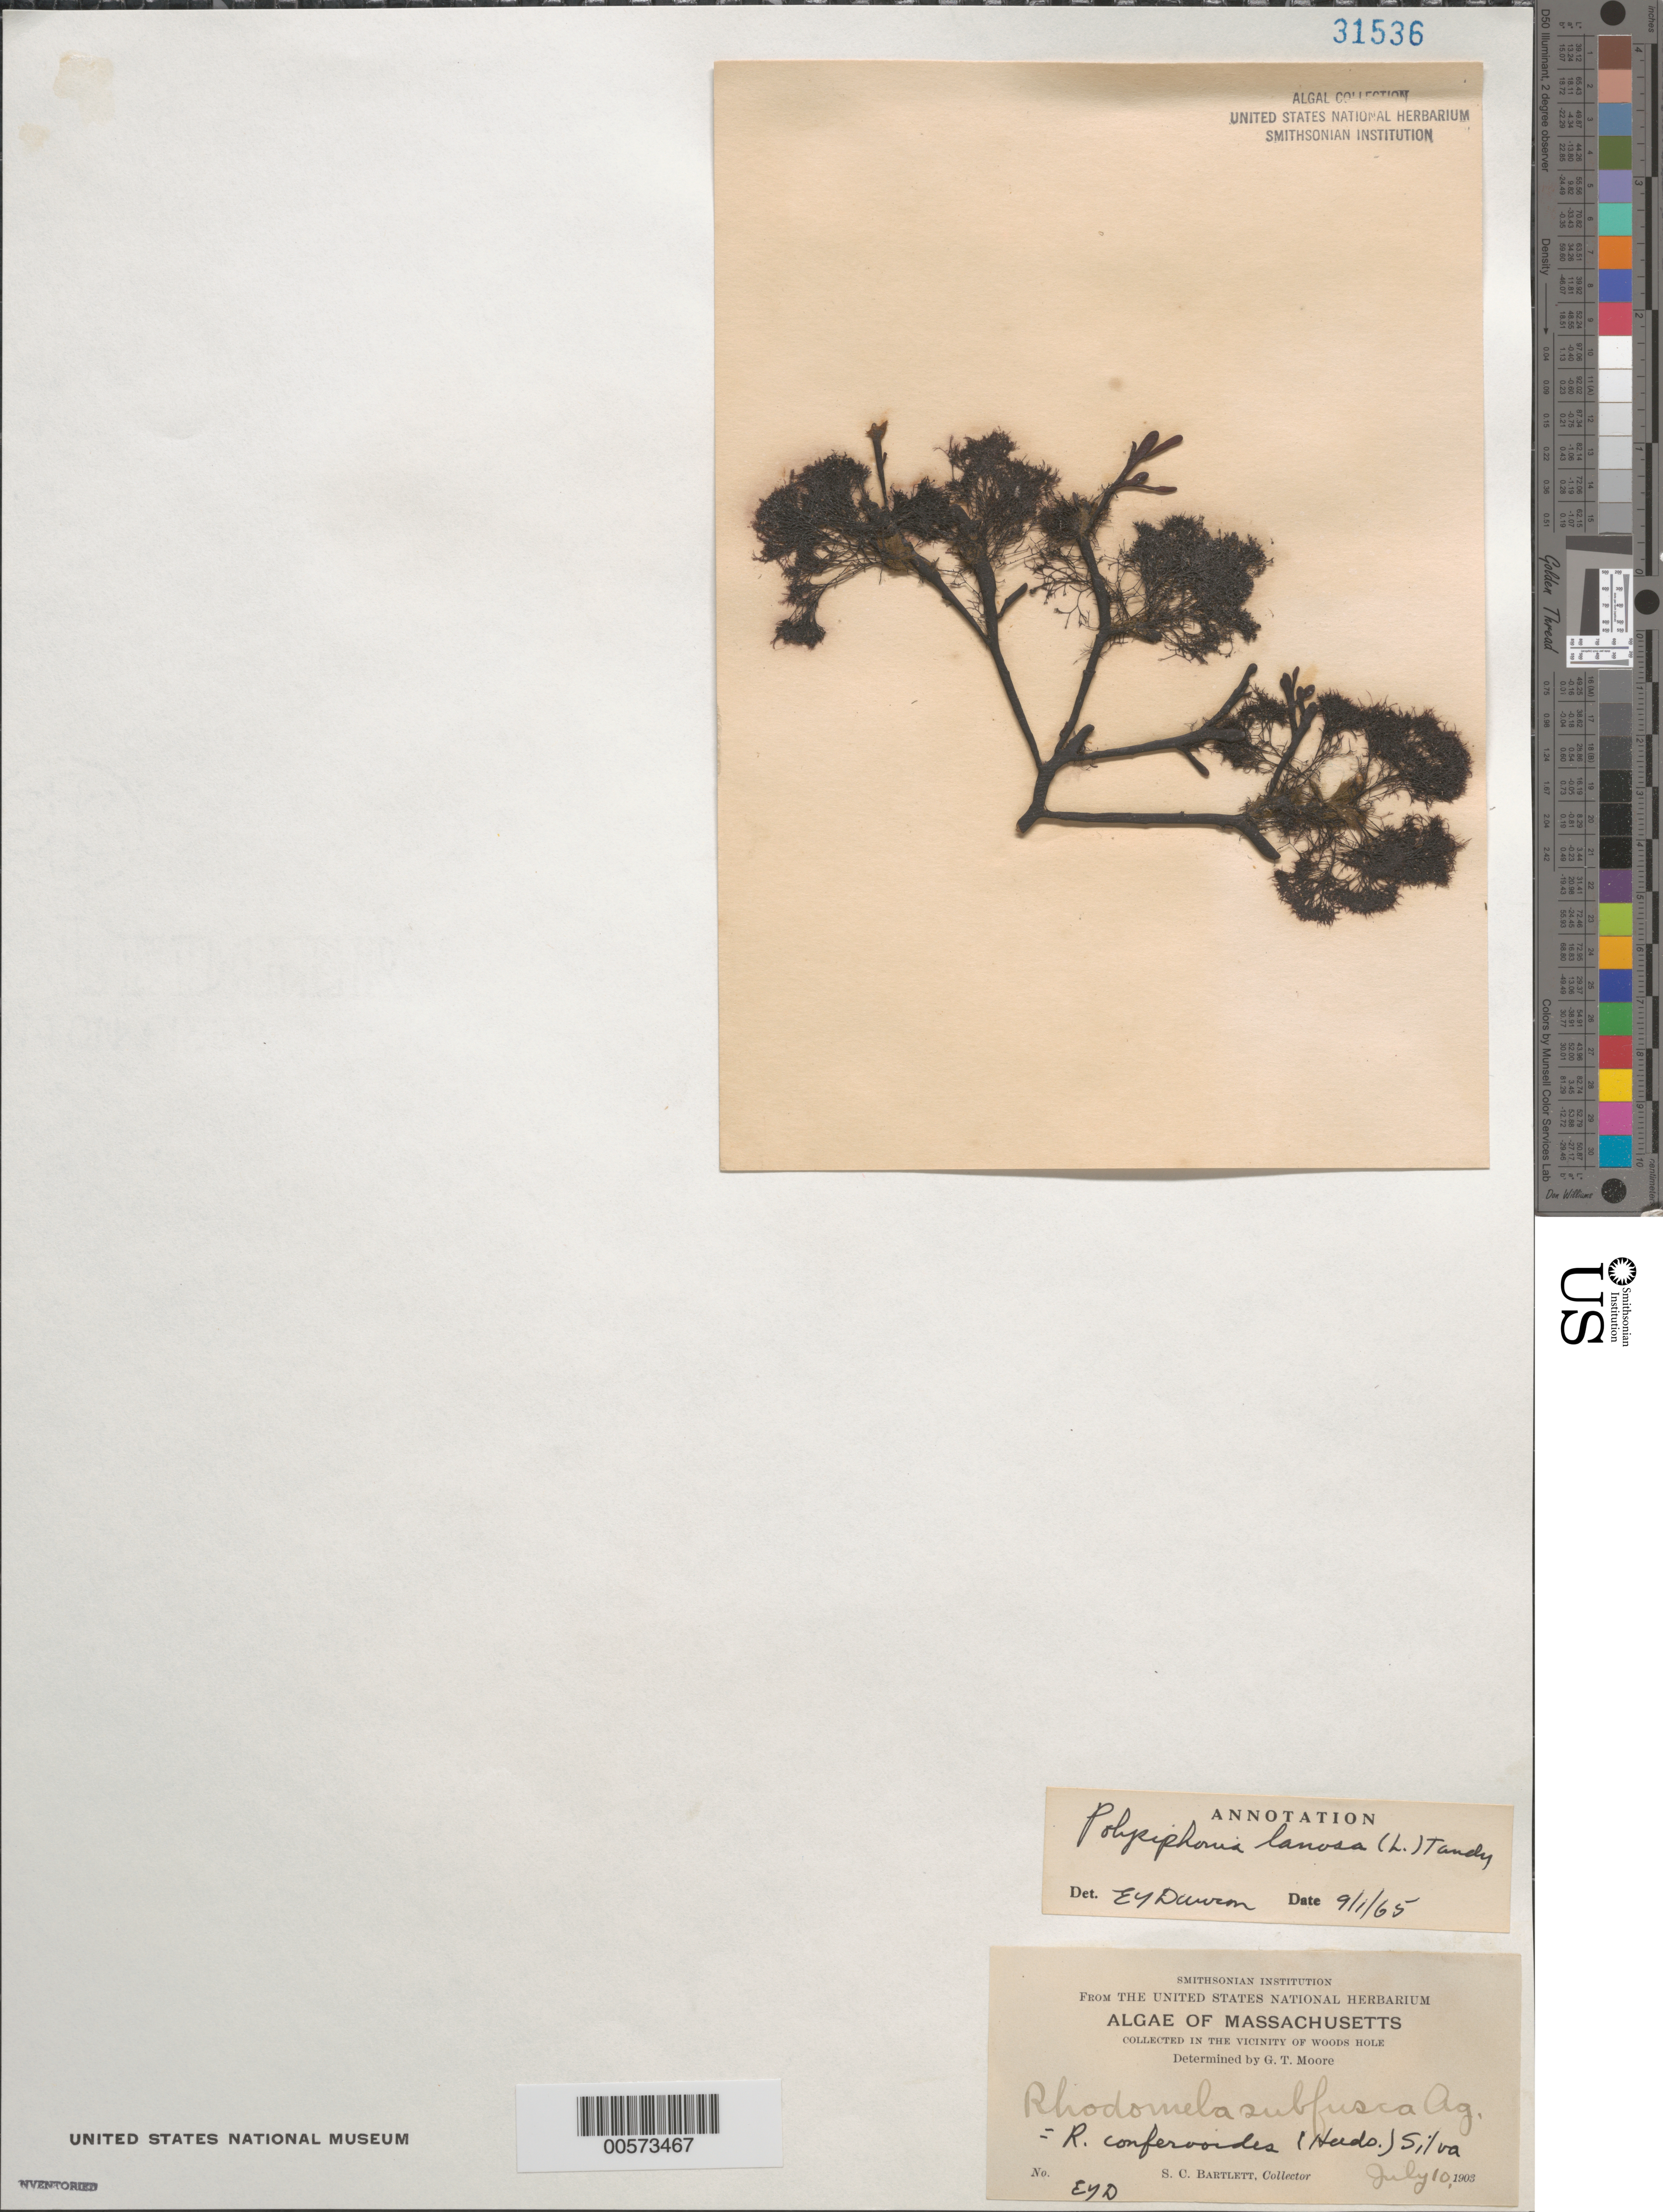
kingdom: Plantae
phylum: Rhodophyta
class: Florideophyceae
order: Ceramiales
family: Rhodomelaceae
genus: Vertebrata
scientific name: Vertebrata lanosa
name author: (L.) T.A. Chr.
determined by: Algae name updating Project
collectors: S. C. Bartlett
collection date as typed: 10 Jul 1903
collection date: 1903-07-10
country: United States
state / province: Massachusetts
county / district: Barnstable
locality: Woods Hole area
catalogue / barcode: US 31536